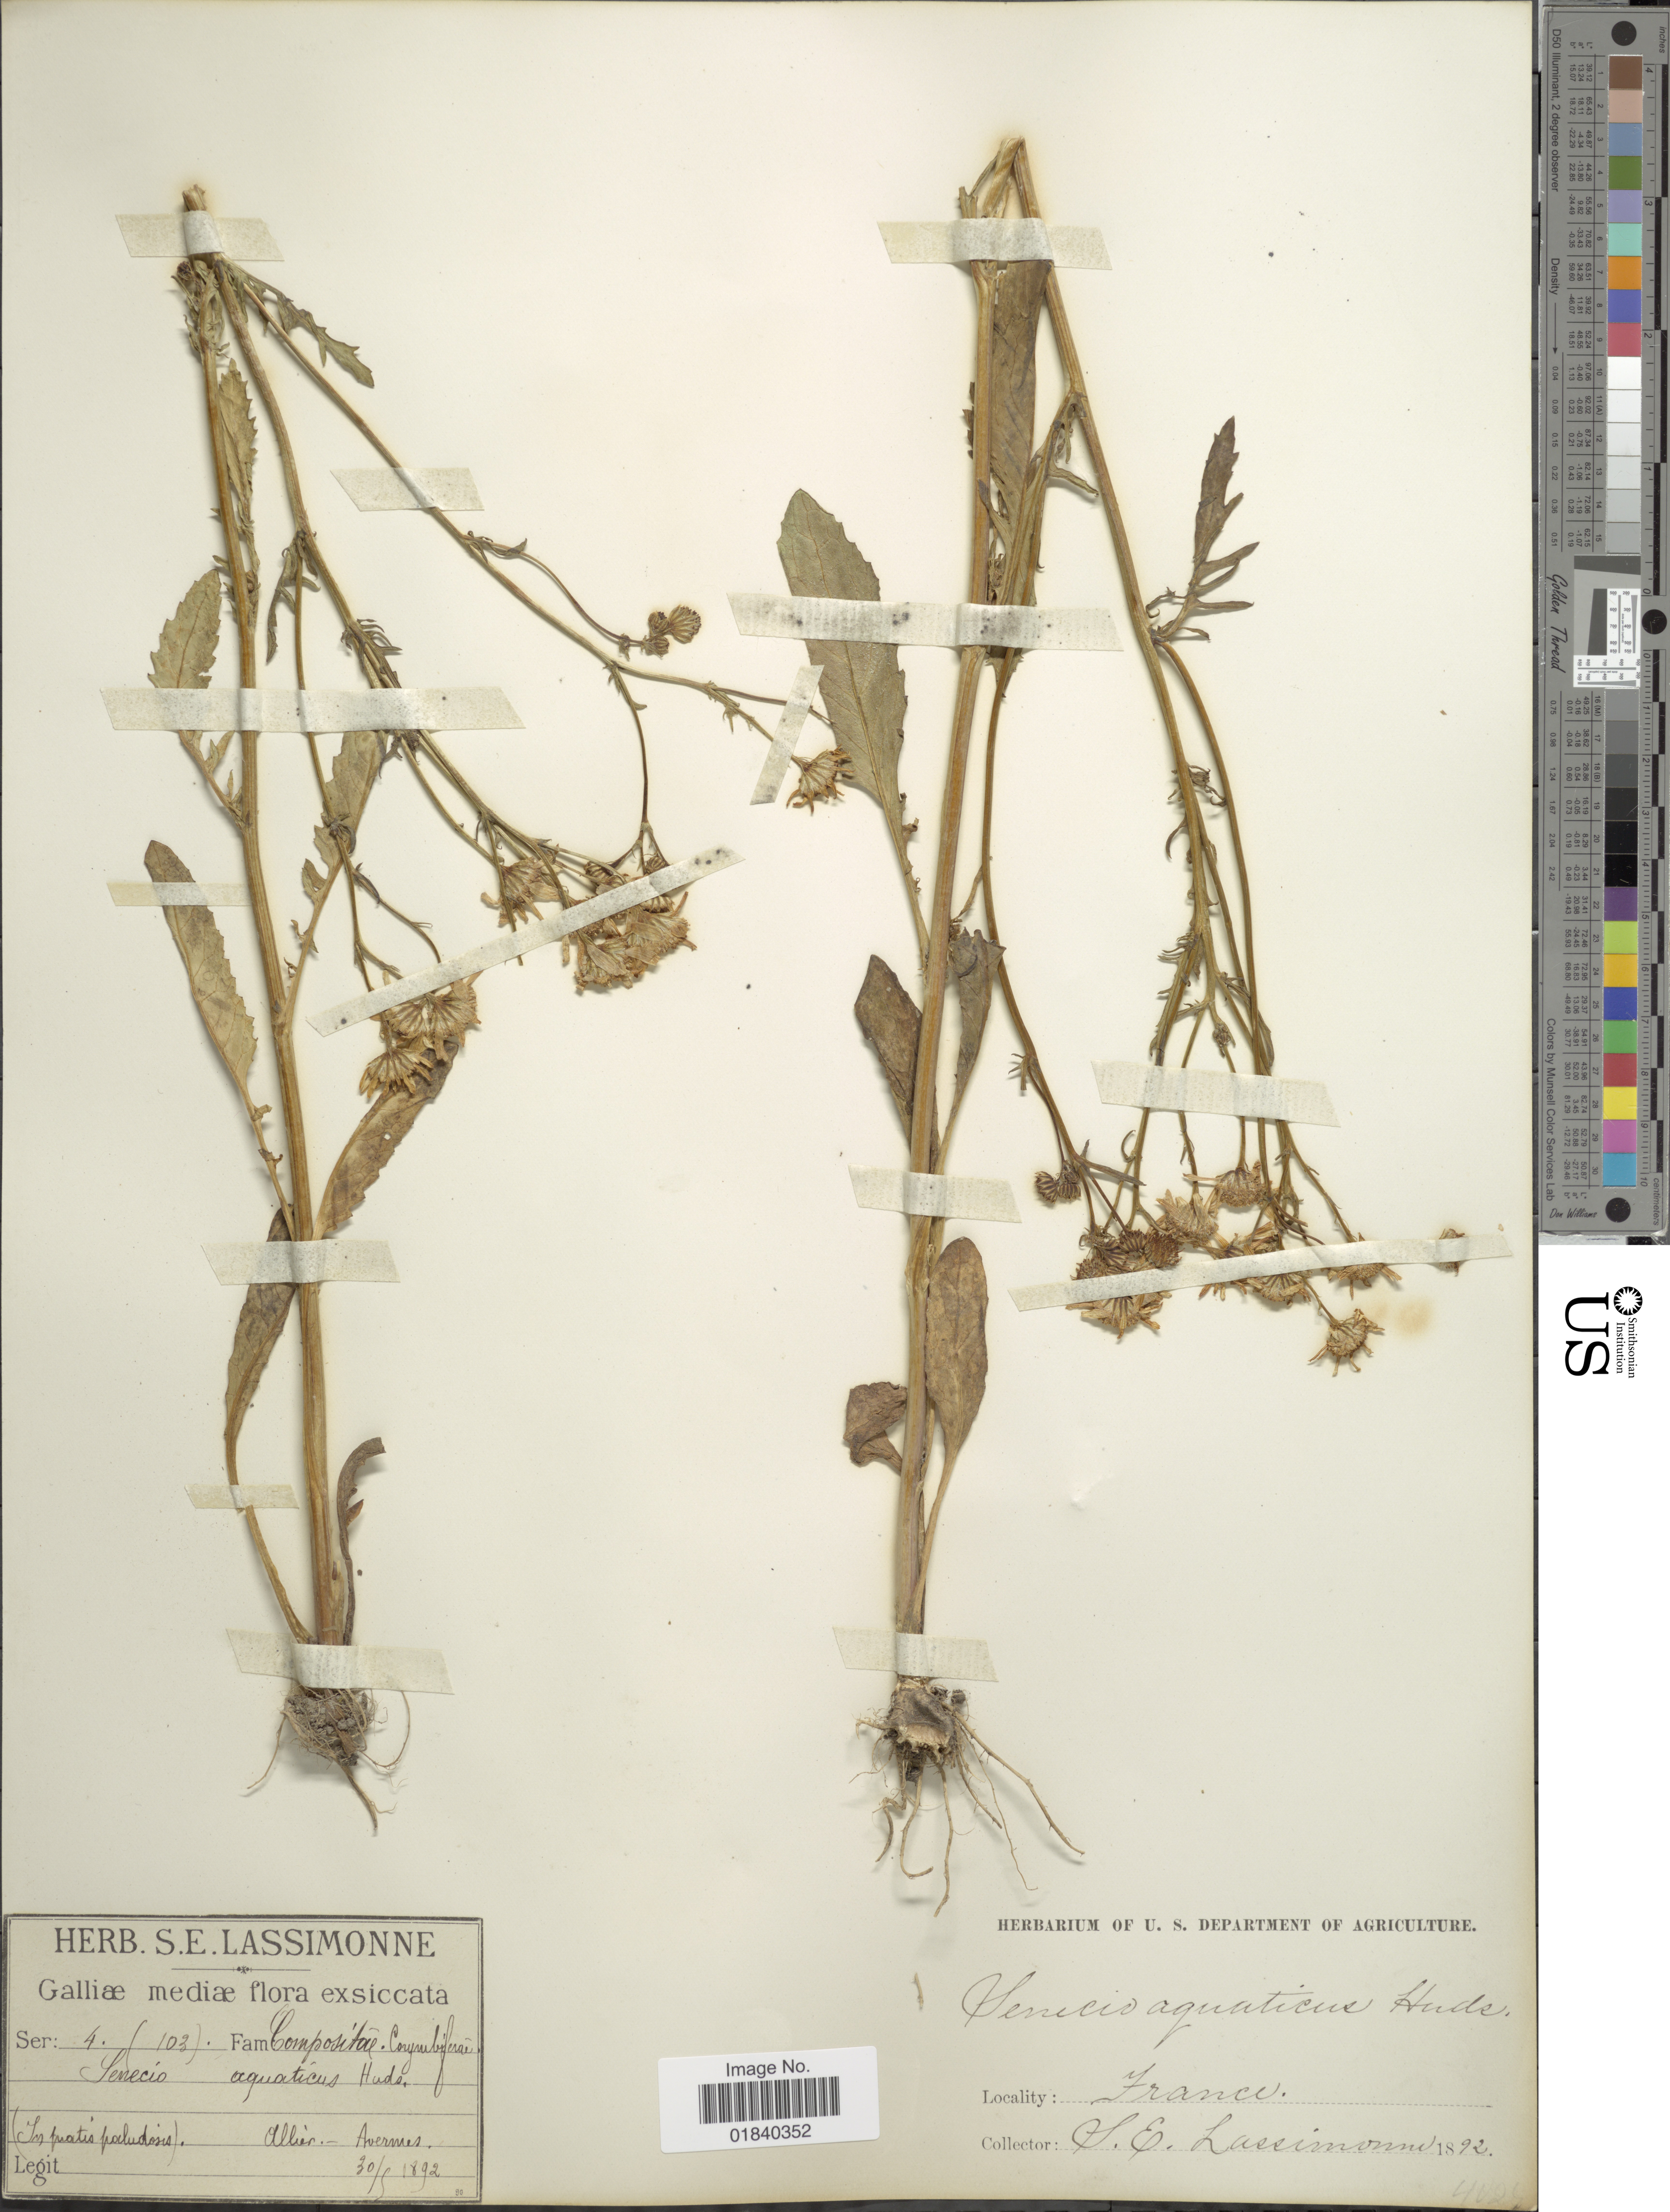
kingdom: Plantae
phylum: Tracheophyta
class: Magnoliopsida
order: Asterales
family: Asteraceae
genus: Senecio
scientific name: Senecio aquaticus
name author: Huds.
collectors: S. Lassimonne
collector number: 103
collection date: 1892-05-30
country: France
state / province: Auvergne-Rhône-Alpes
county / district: Allier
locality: Allier - Avermes (In pratis paludosis) [in marshy meadows]